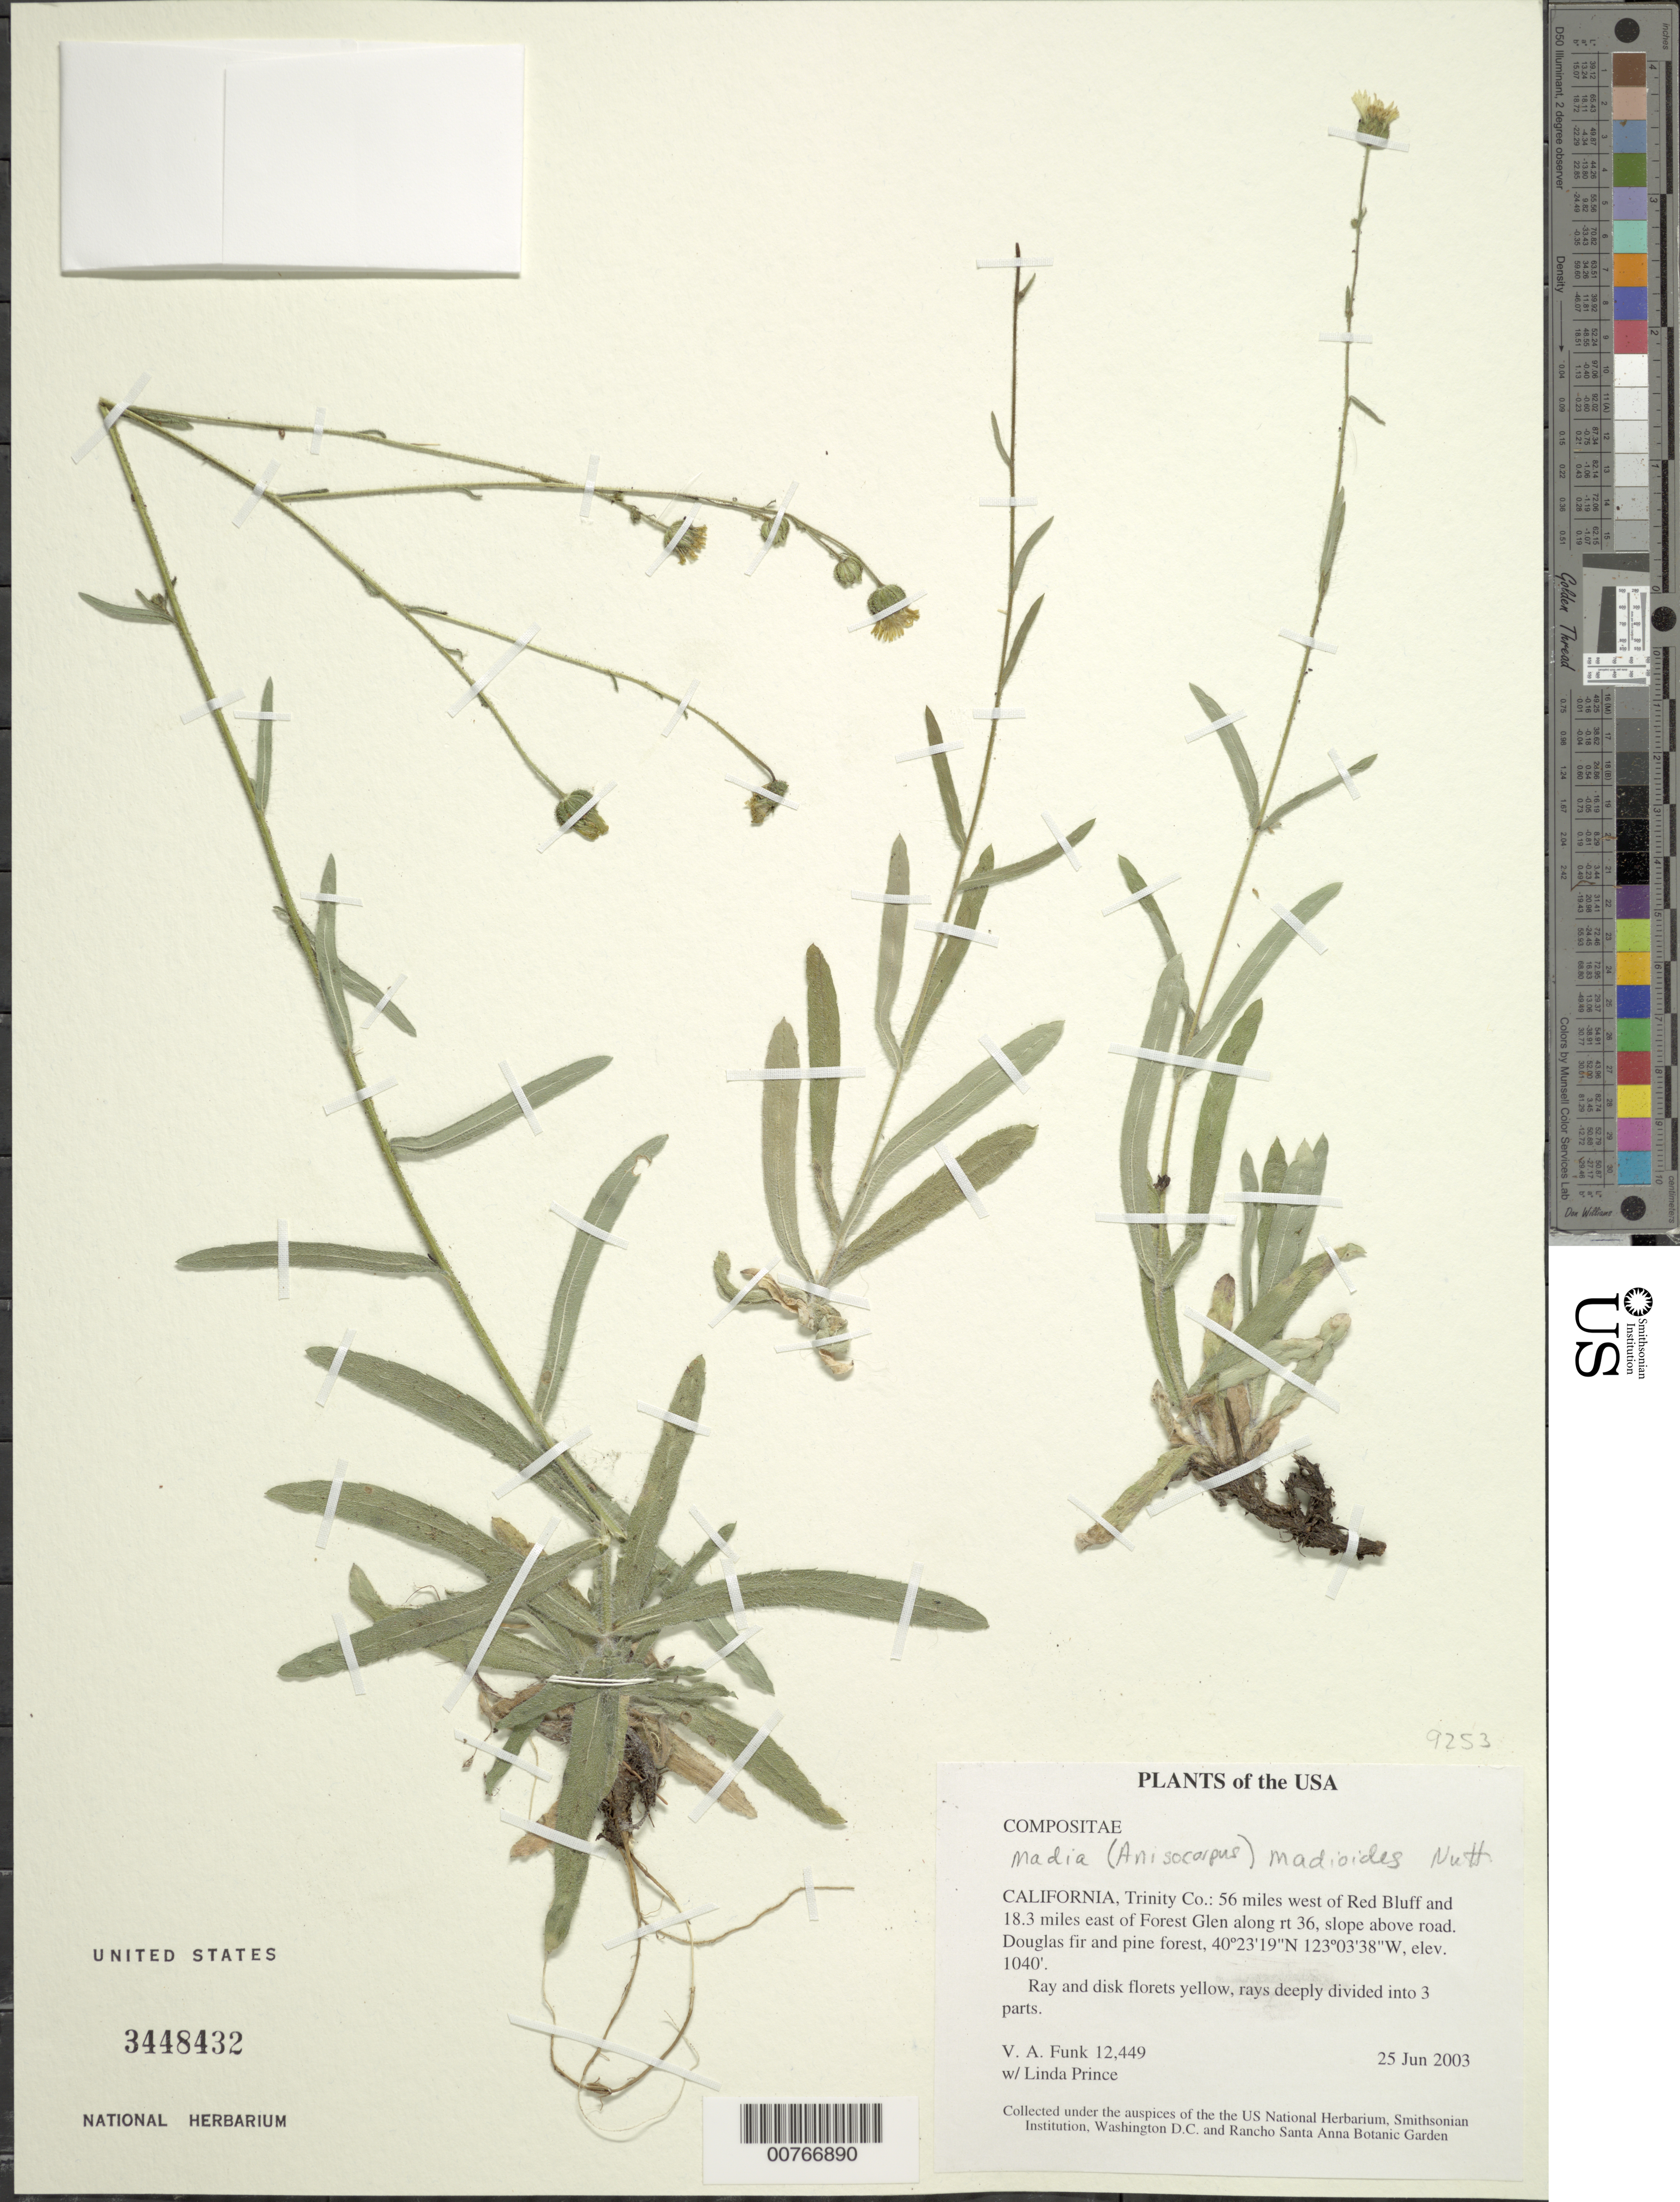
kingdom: Plantae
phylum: Tracheophyta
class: Magnoliopsida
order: Asterales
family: Asteraceae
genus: Madia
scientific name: Madia madioides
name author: (Nutt.) Greene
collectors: V. Funk & L. M. Prince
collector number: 12449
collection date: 2003-06-25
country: United States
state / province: California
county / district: Trinity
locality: Trinity Co.: 56 miles west of Red Bluff and 18.3 miles east of Forest Glen along rt 36. slope above road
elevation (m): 317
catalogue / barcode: US 3448432